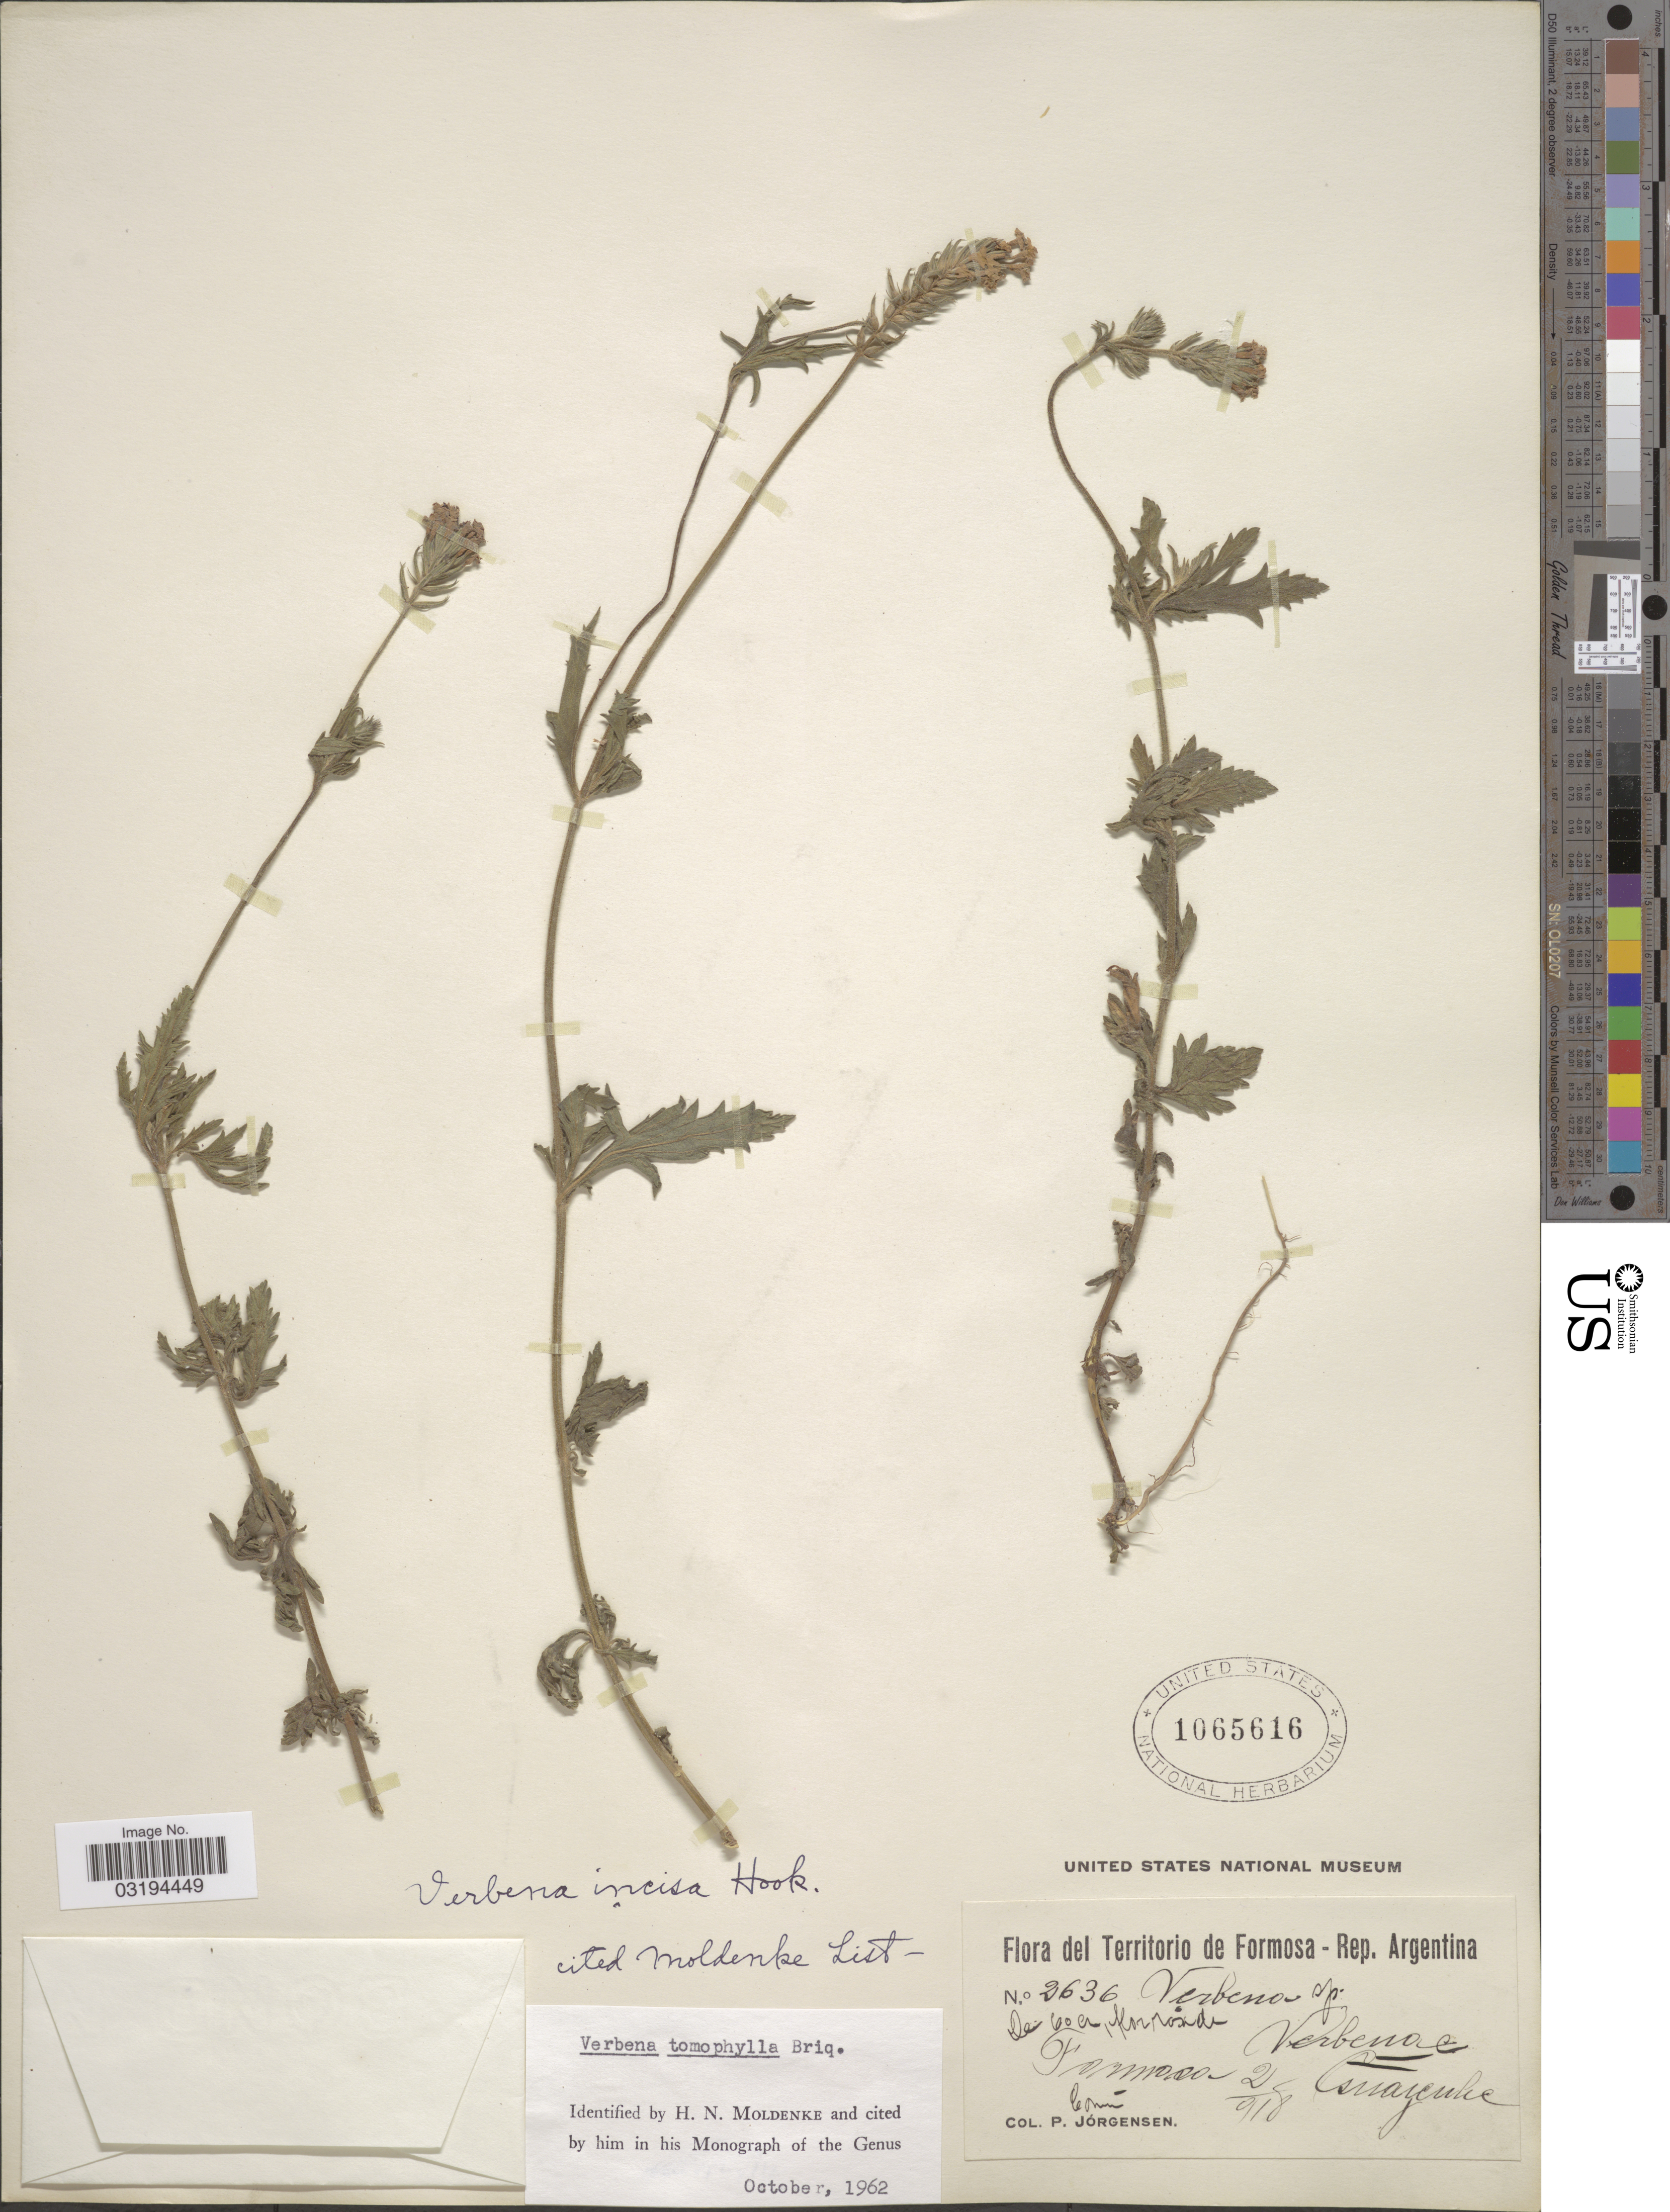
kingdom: Plantae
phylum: Tracheophyta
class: Magnoliopsida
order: Lamiales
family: Verbenaceae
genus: Verbena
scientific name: Verbena tomophylla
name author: Briq.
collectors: P. Jörgensen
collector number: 2636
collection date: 1918-02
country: Argentina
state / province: Formosa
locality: Territorio de Formosa. Guaycolec.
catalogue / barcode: US 1065616